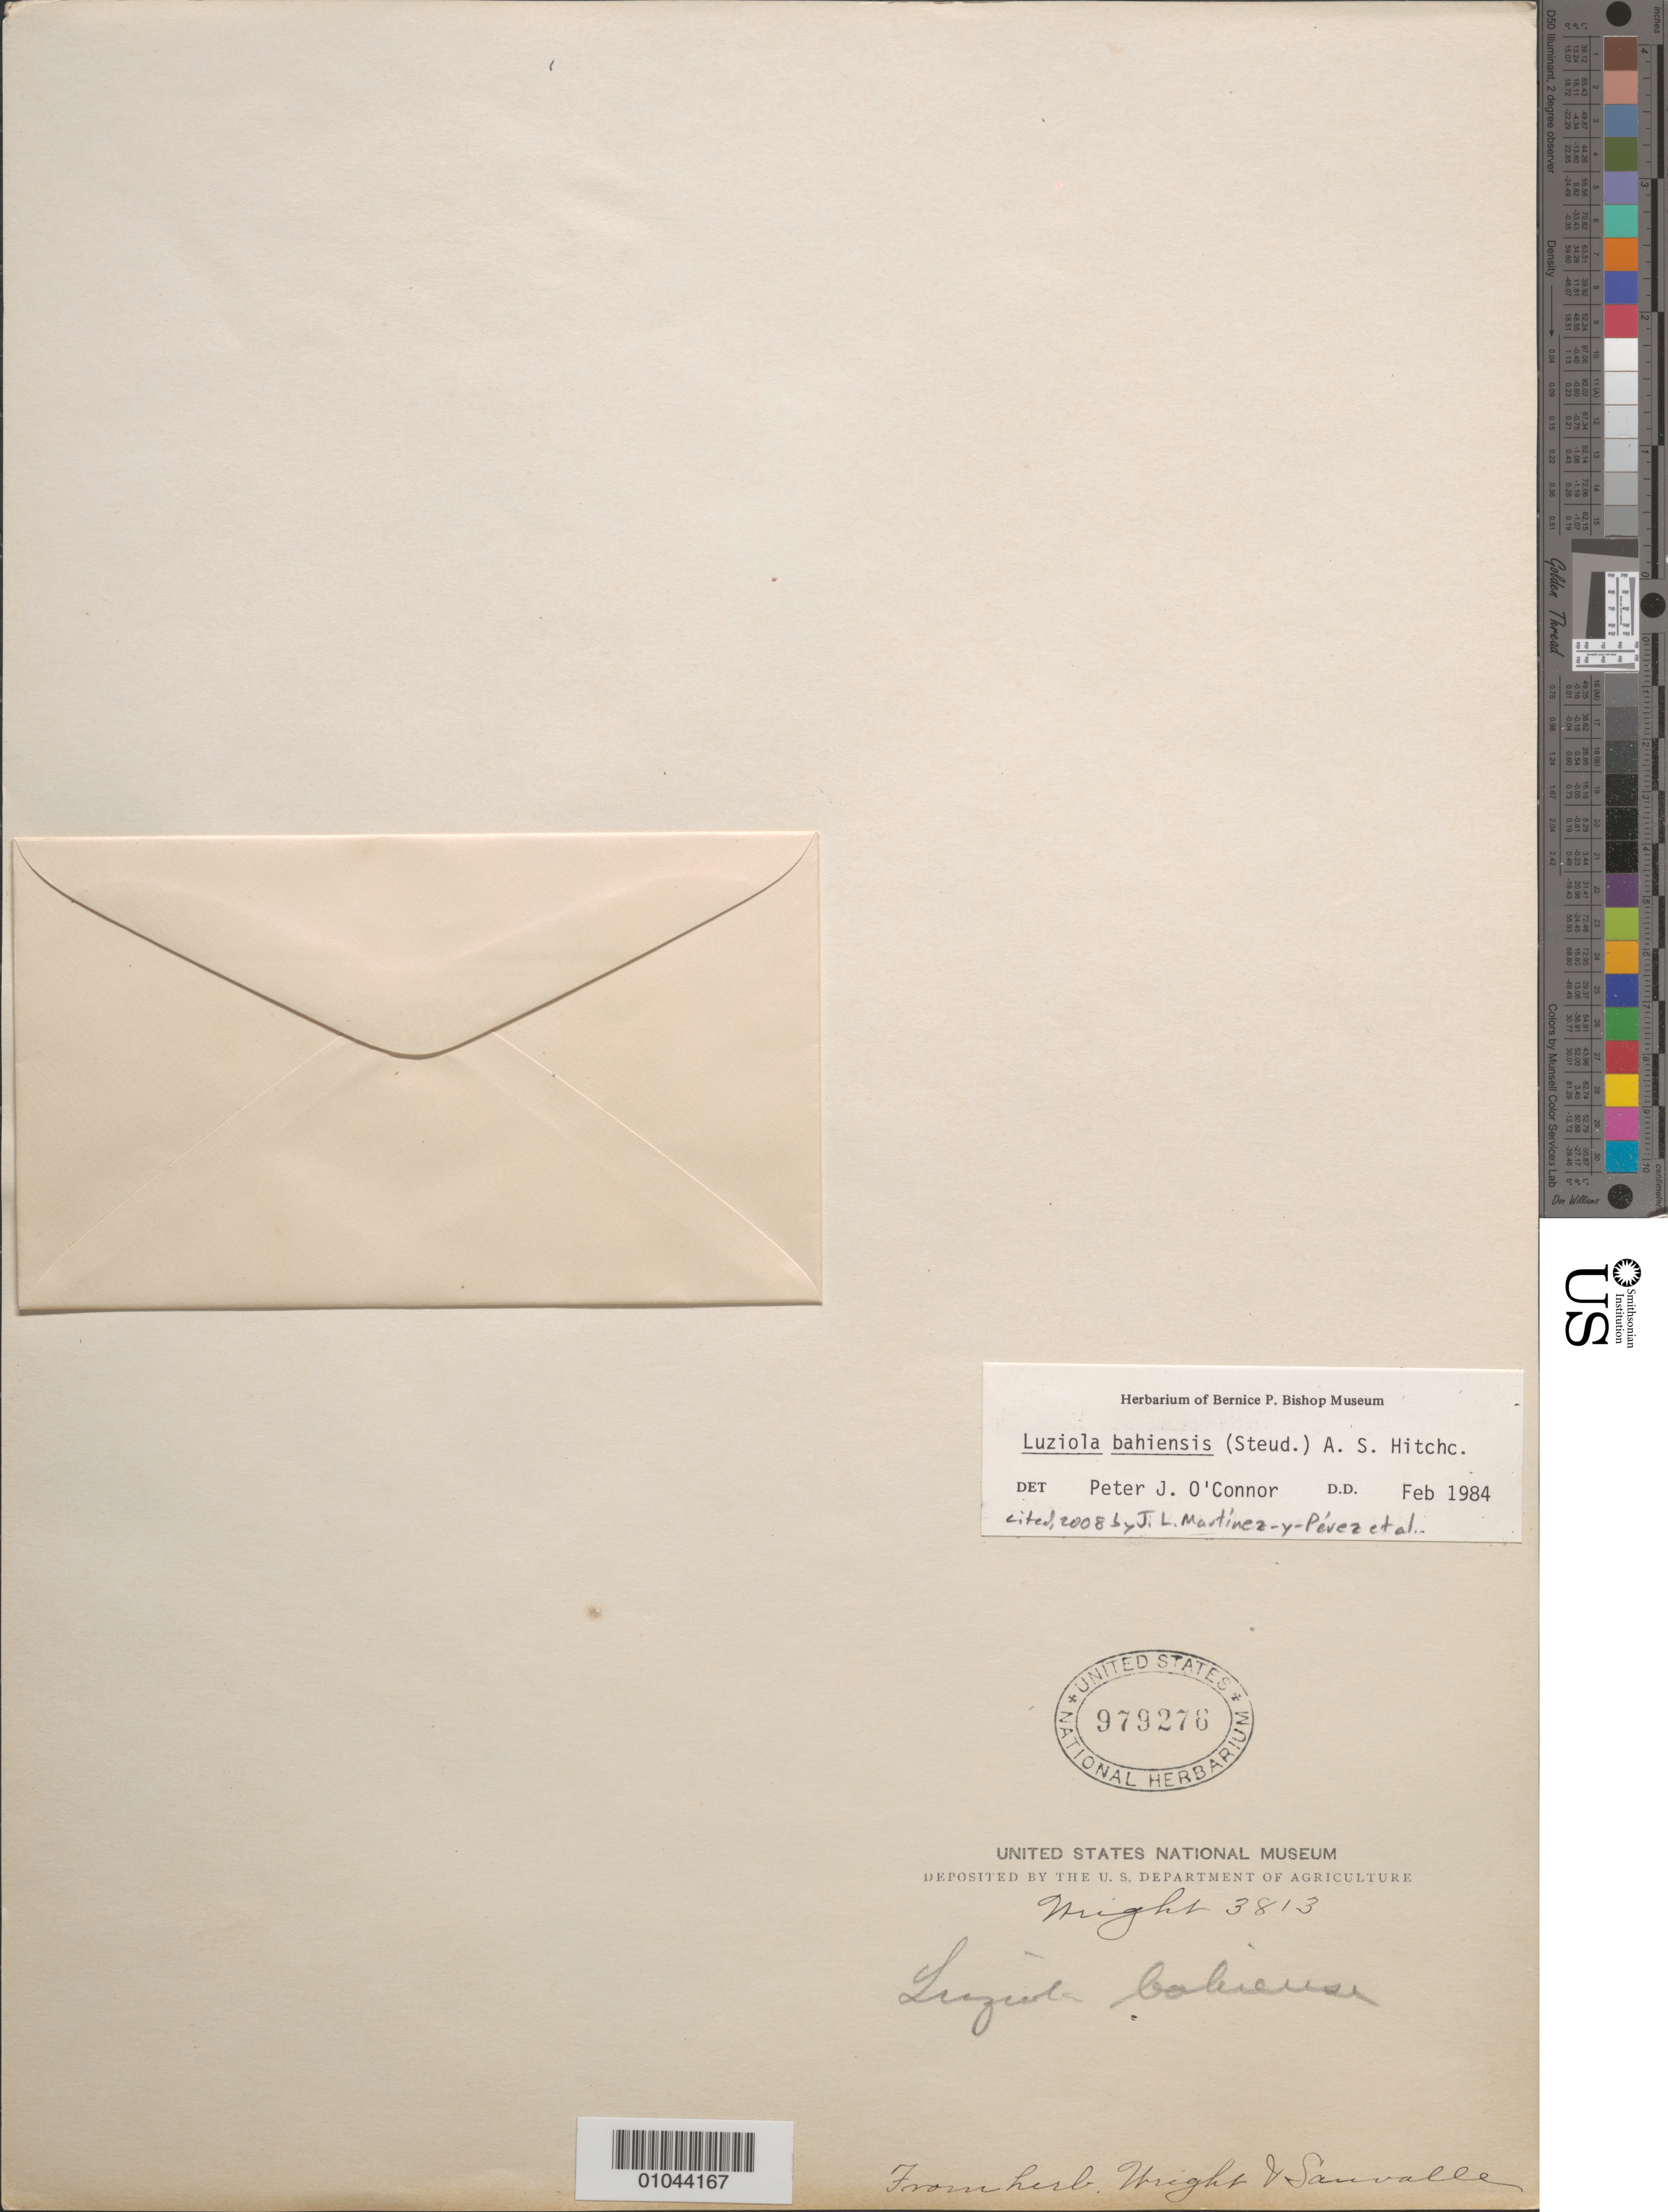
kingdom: Plantae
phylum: Tracheophyta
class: Liliopsida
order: Poales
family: Poaceae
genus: Luziola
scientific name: Luziola bahiensis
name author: (Steud.) Hitchc.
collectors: Wright, --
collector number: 3813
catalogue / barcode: US 979276